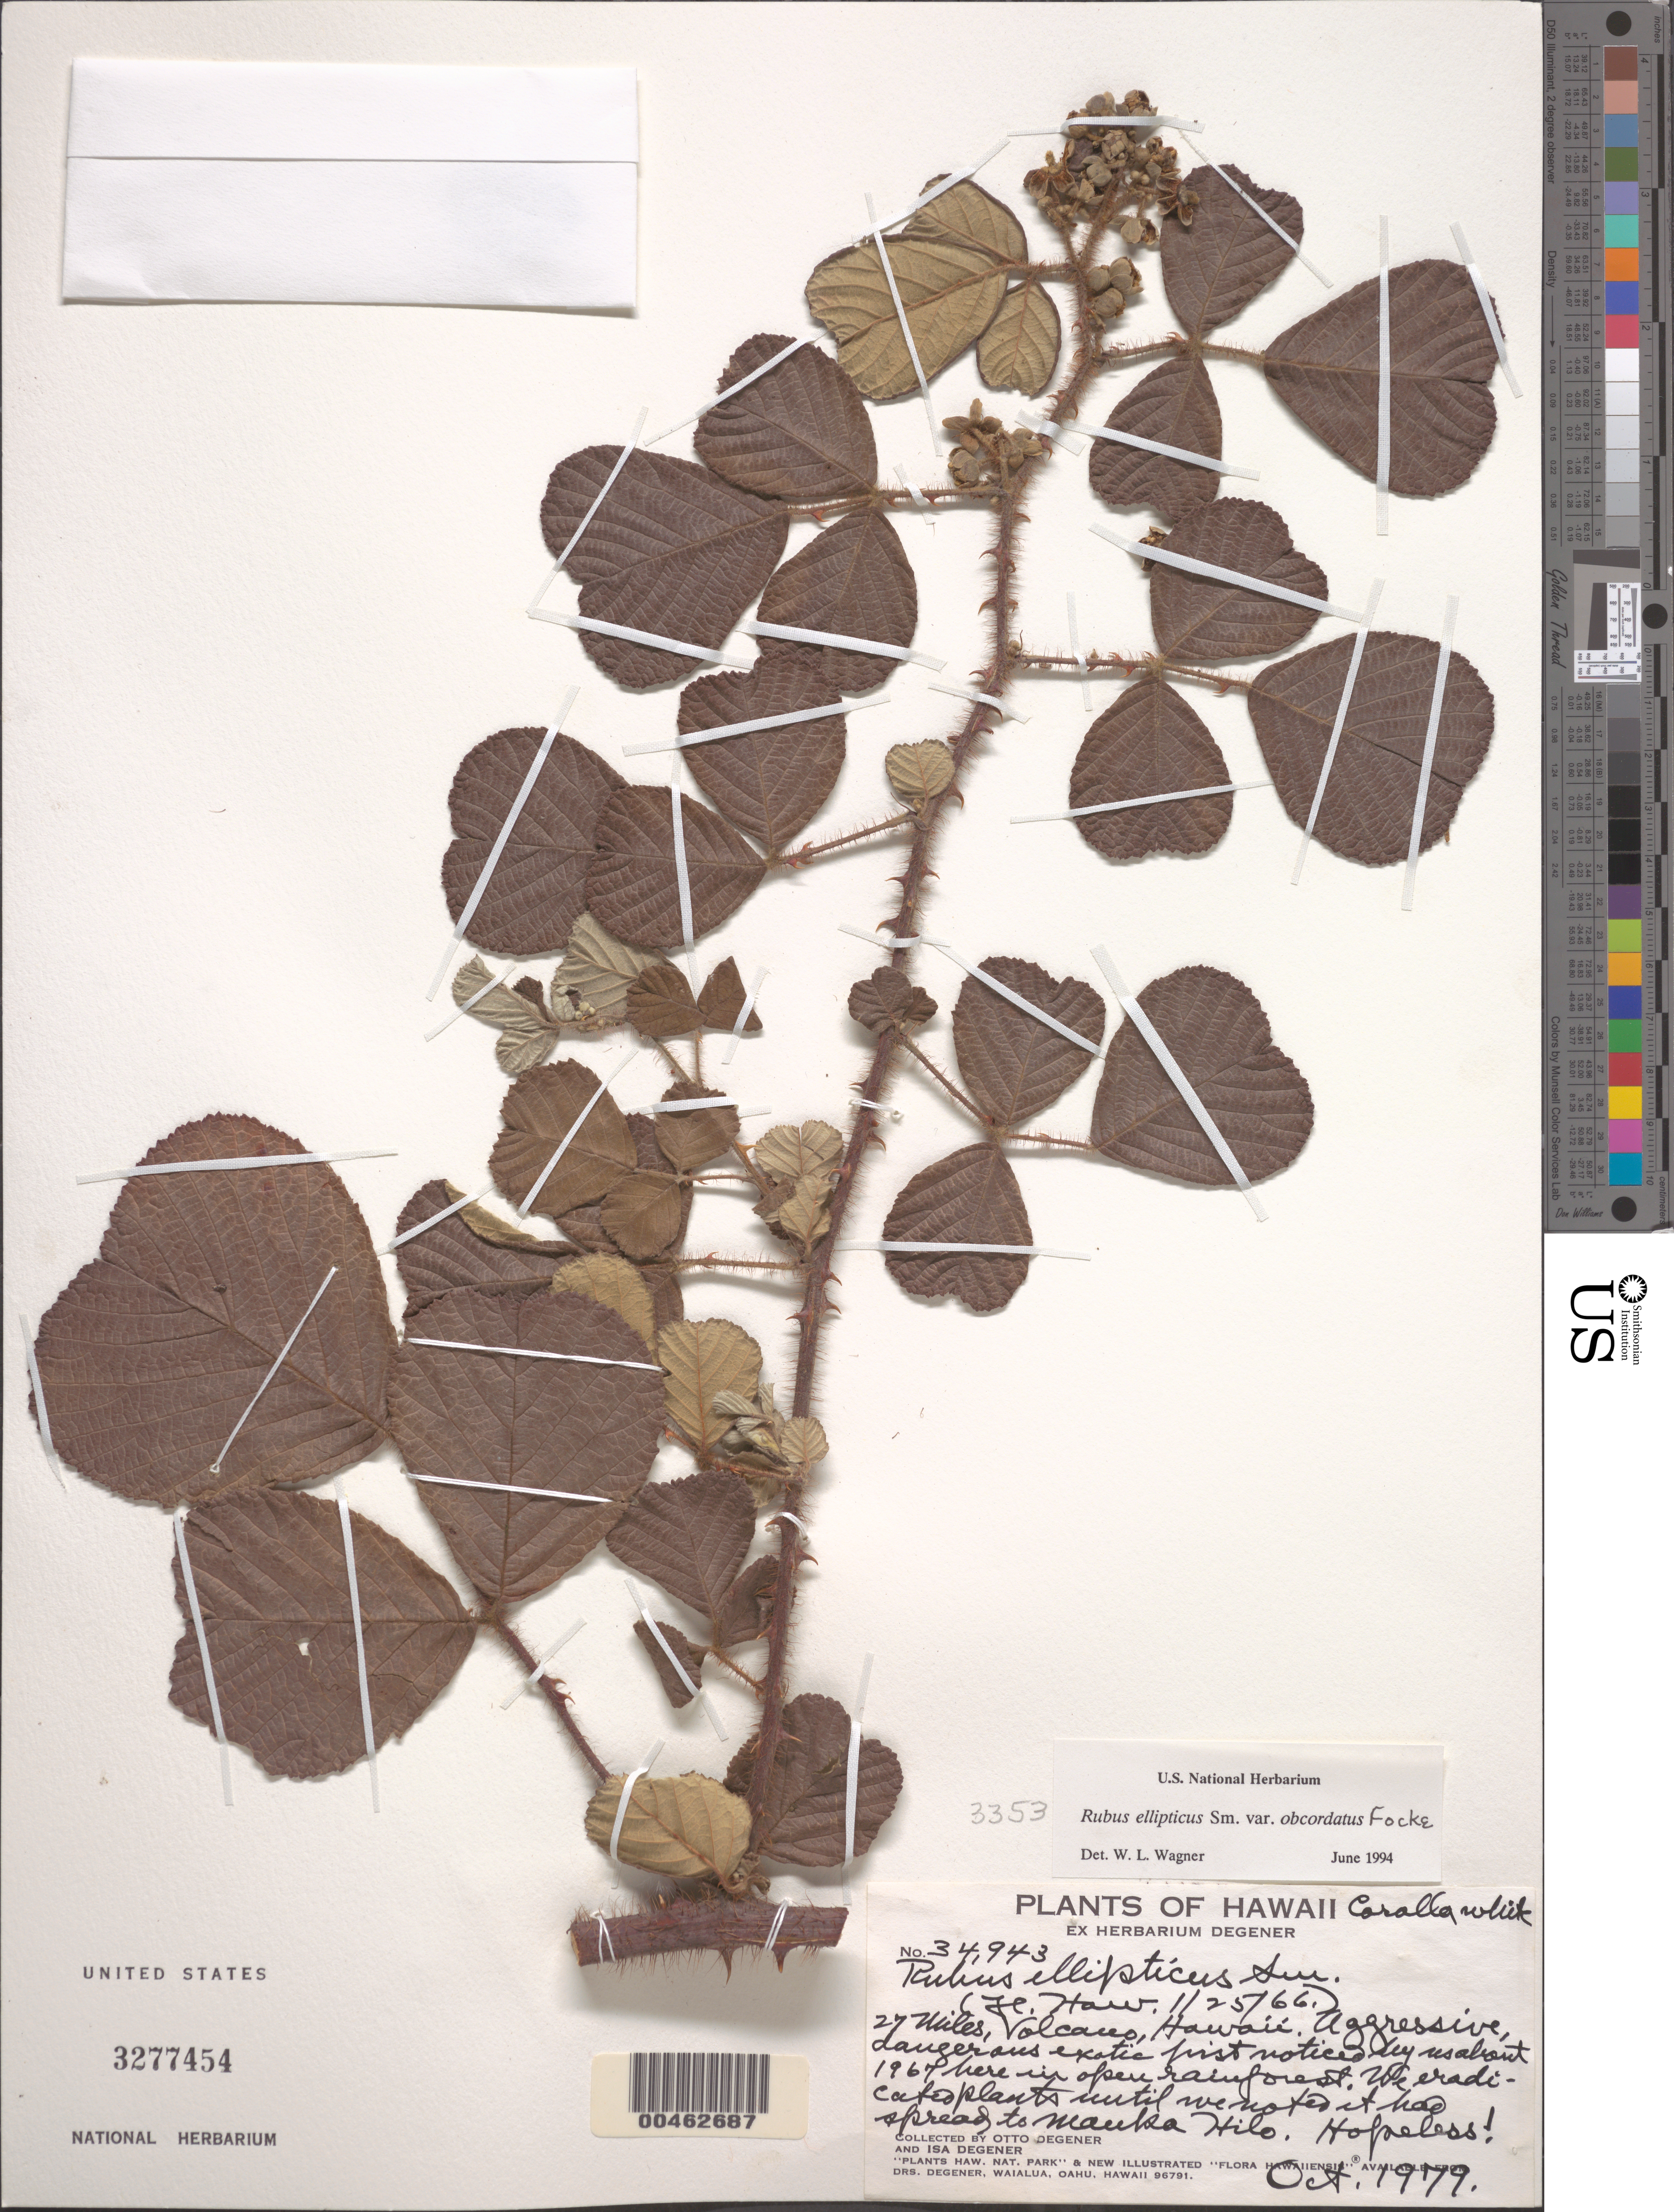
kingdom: Plantae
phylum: Tracheophyta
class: Magnoliopsida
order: Rosales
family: Rosaceae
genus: Rubus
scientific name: Rubus ellipticus var. obcordatus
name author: Focke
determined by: Wagner, W. L., (BOT), Smithsonian Institution - National Museum of Natural History (UNITED STATES)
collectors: O. Degener & I. Degener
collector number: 34943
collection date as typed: Oct 1979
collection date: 1979-10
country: United States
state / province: Hawaii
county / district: Hawaii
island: Hawaii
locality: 27 Miles, Volcano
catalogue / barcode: US 3277454